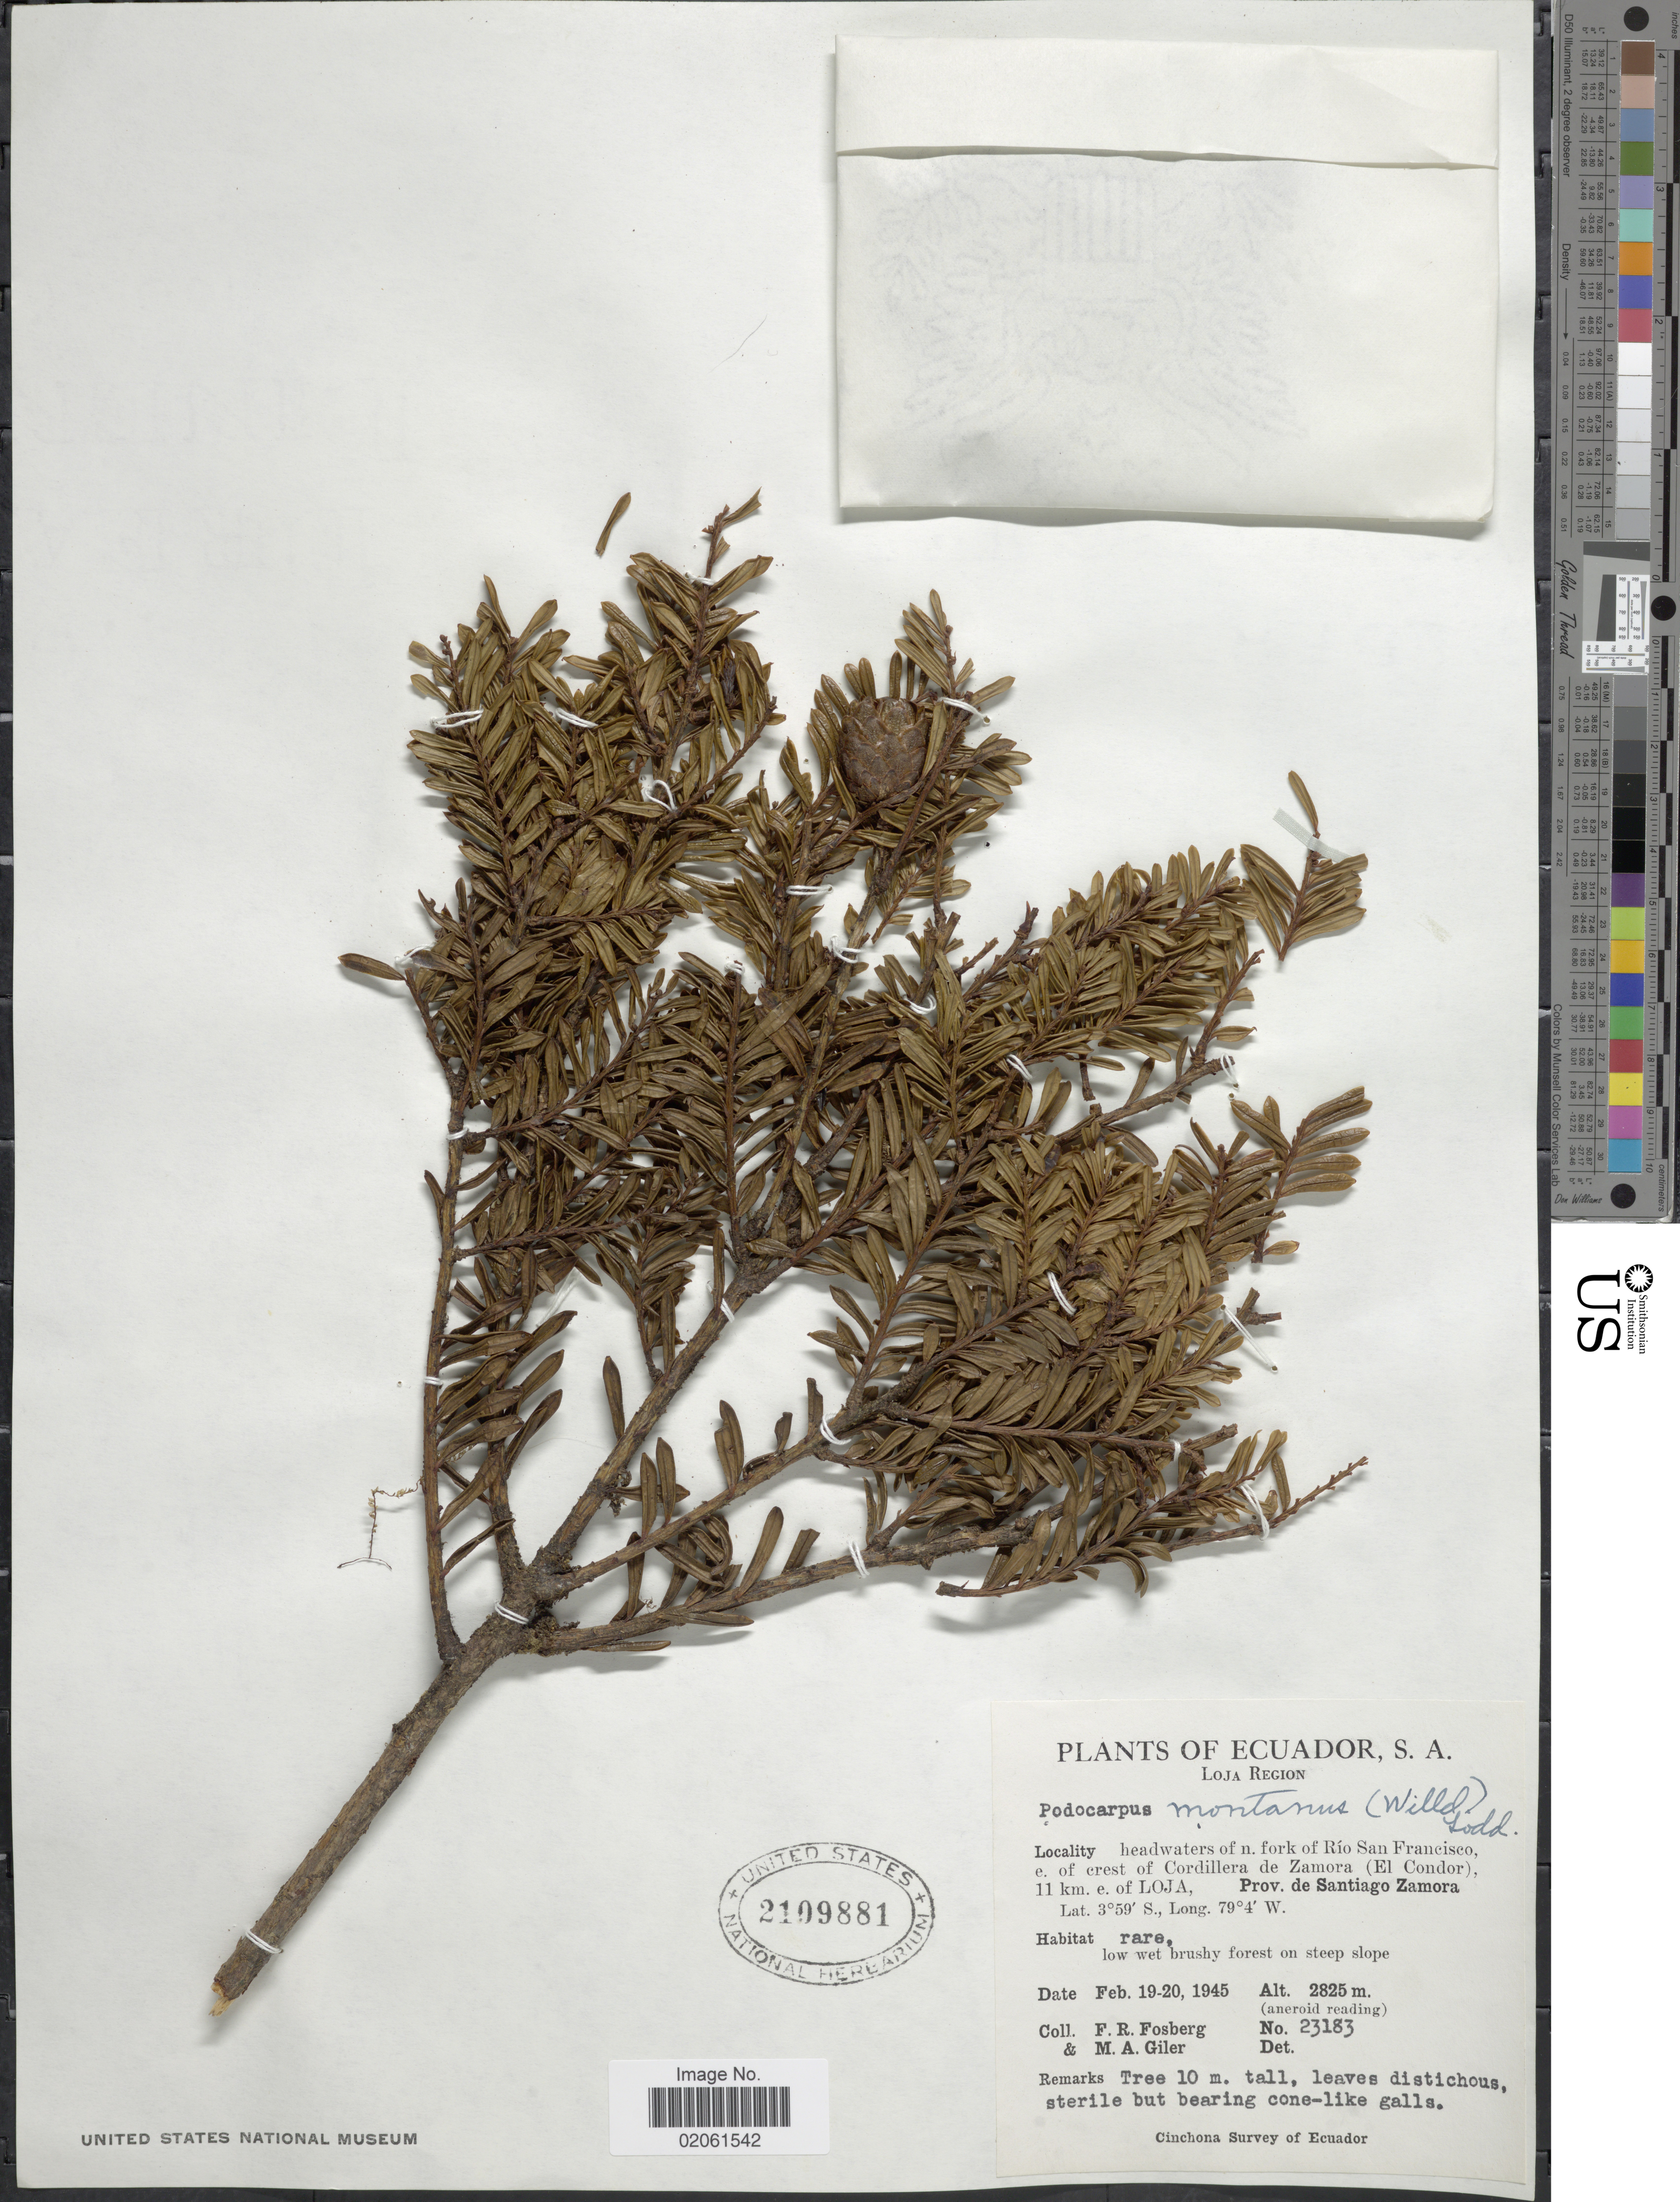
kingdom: Plantae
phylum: Tracheophyta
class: Pinopsida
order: Pinales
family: Podocarpaceae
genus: Podocarpus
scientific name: Podocarpus montanus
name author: (Humb. & Bonpl. ex Willd.) Lodd. ex Endl.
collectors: F. R. Fosberg & M. Giler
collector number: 23183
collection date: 1945-02-19/1945-02-20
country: Ecuador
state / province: Loja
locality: Ecuador, S.A. headwaters of n, fork of Rio San Francisco, e. of crest of Cordillera de Zamora (El Condor), 11 km e. of Loja, Prov. de Santiago Zamora.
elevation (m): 2825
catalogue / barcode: US 2109881